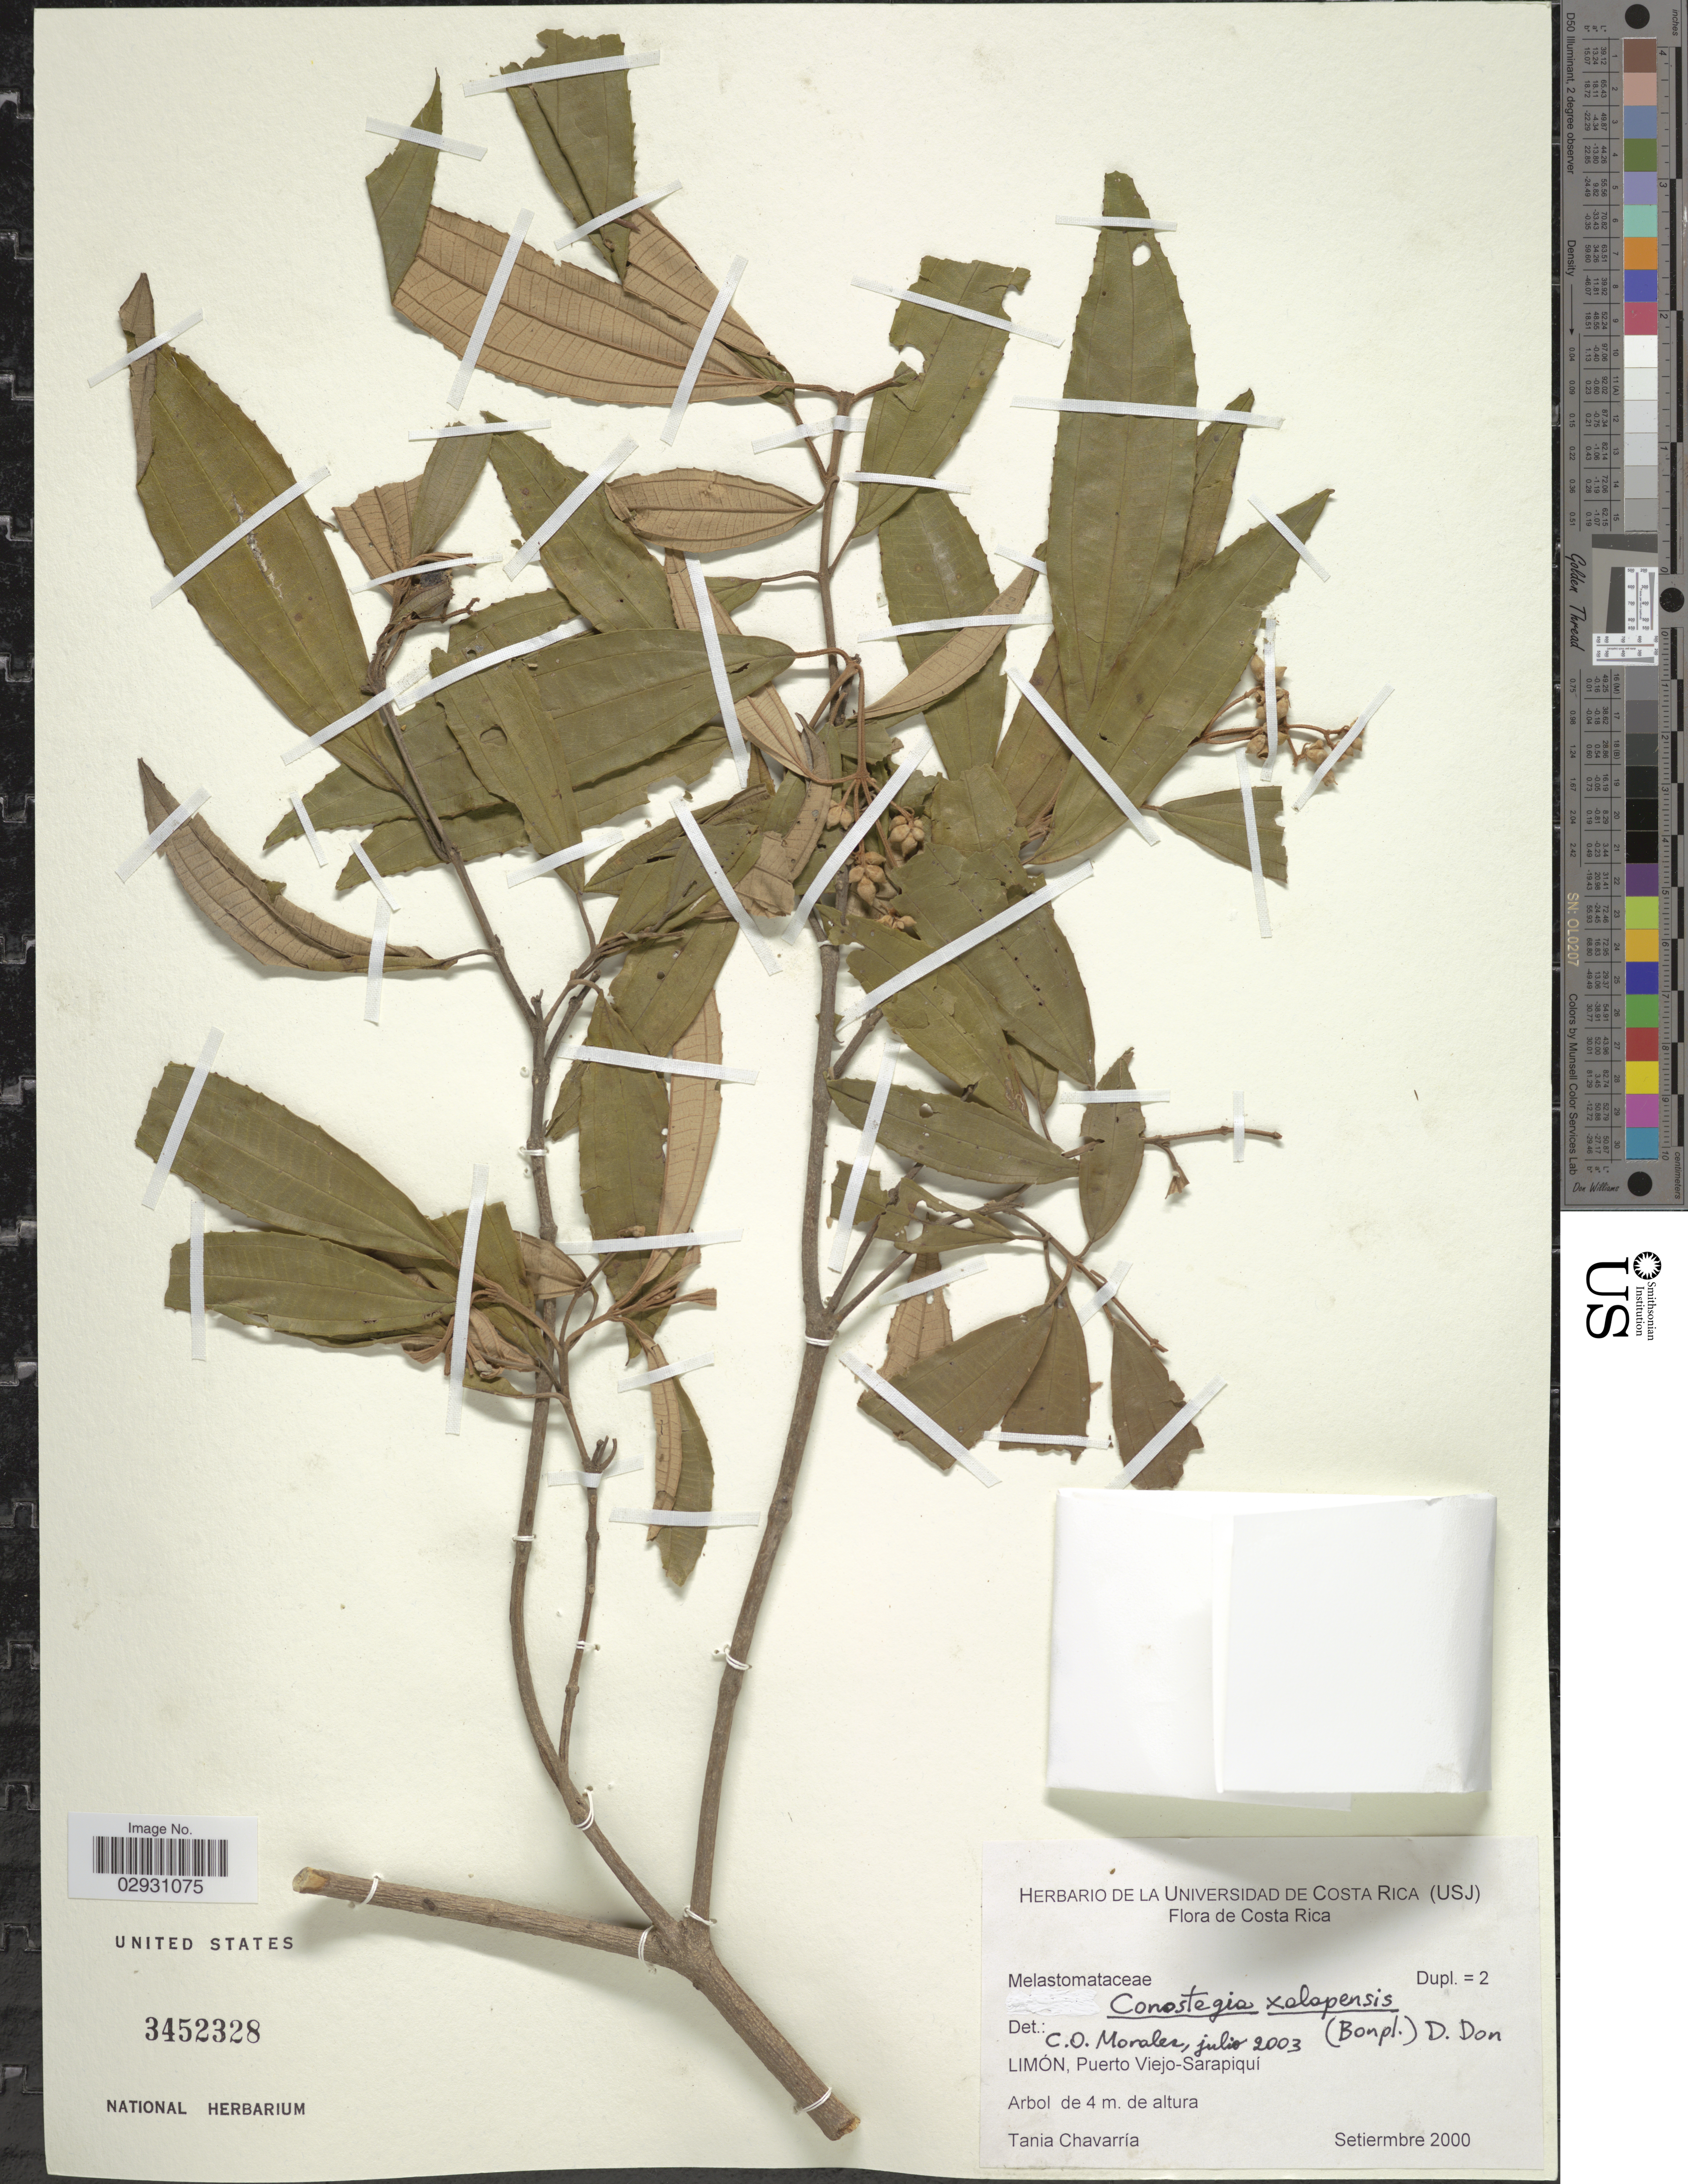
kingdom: Plantae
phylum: Tracheophyta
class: Magnoliopsida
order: Myrtales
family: Melastomataceae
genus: Conostegia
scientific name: Conostegia quadrangularis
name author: Schltdl. ex Steud.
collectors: T. Chavarría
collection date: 2000-09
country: Costa Rica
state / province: Limón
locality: Puerto Viejo-Sarapiquí.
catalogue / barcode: US 3452328